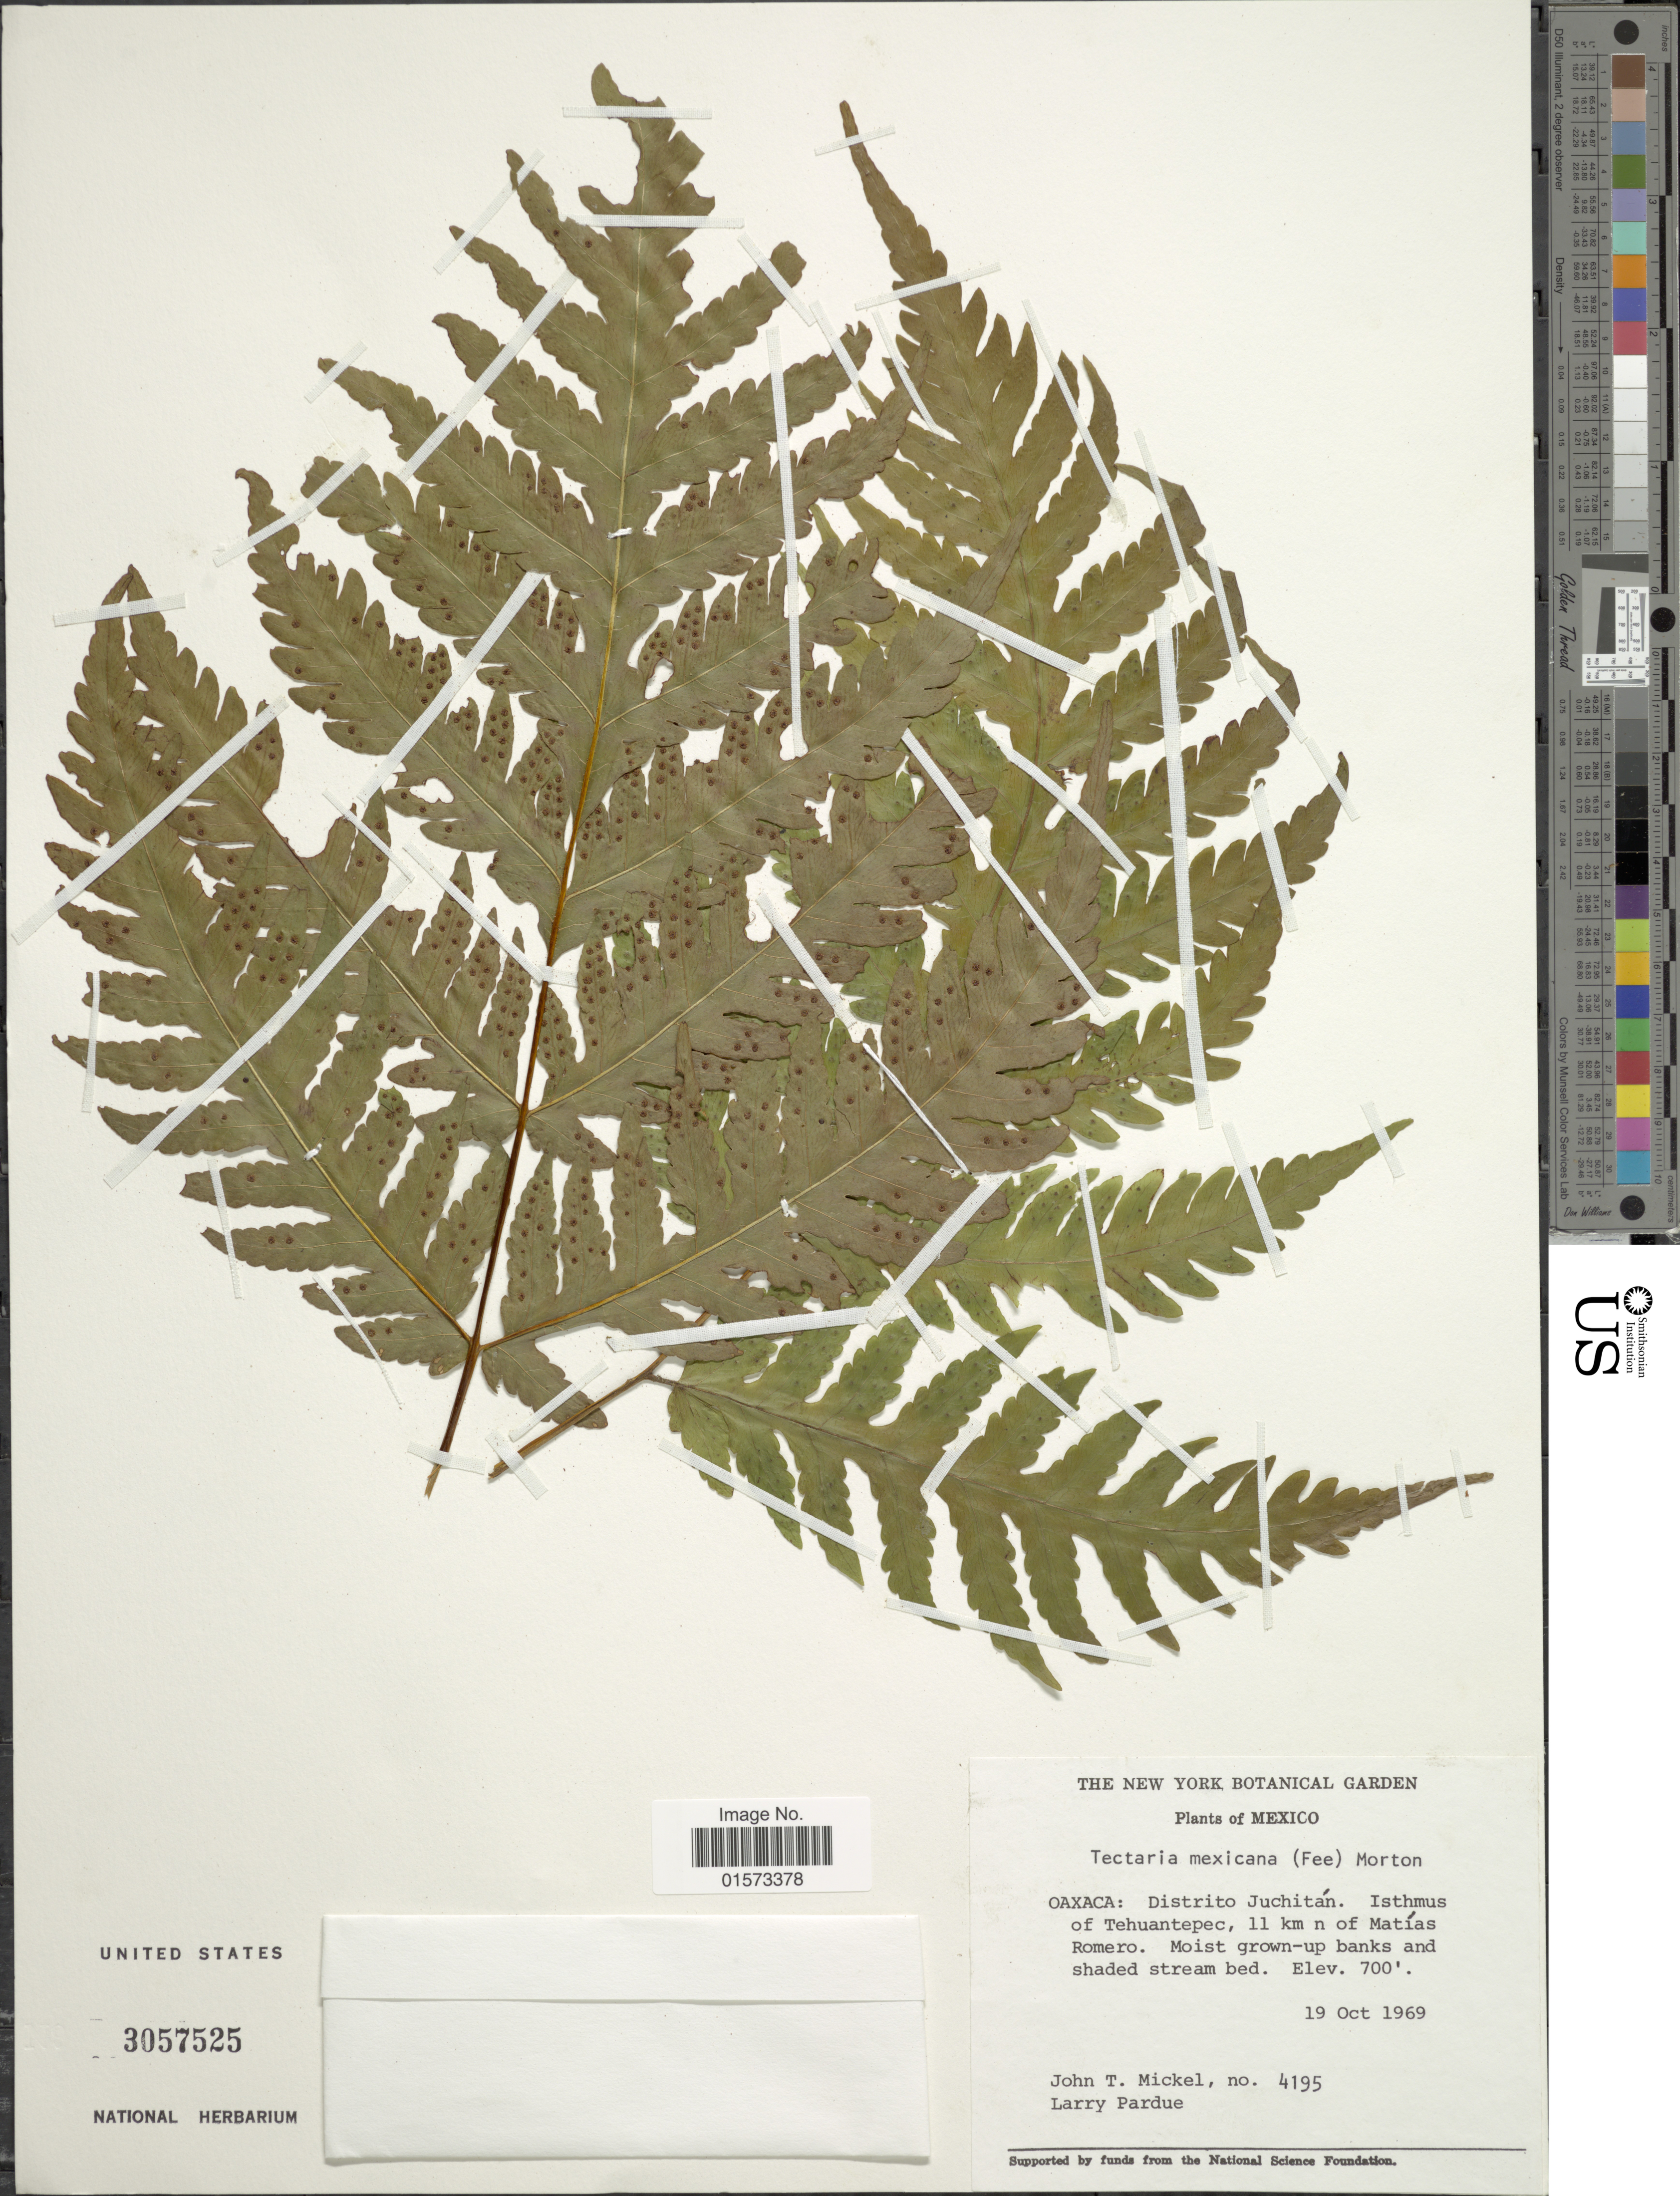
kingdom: Plantae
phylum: Tracheophyta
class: Polypodiopsida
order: Polypodiales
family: Tectariaceae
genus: Tectaria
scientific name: Tectaria mexicana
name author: (Fée) C.V. Morton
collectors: J. T. Mickel & L. Pardue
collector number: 4195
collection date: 1969-10-19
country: Mexico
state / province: Oaxaca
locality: Distrito Juchitan. Isthmus of Tehuantepec, 11 km n of Matias Romero.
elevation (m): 213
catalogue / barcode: US 3057525